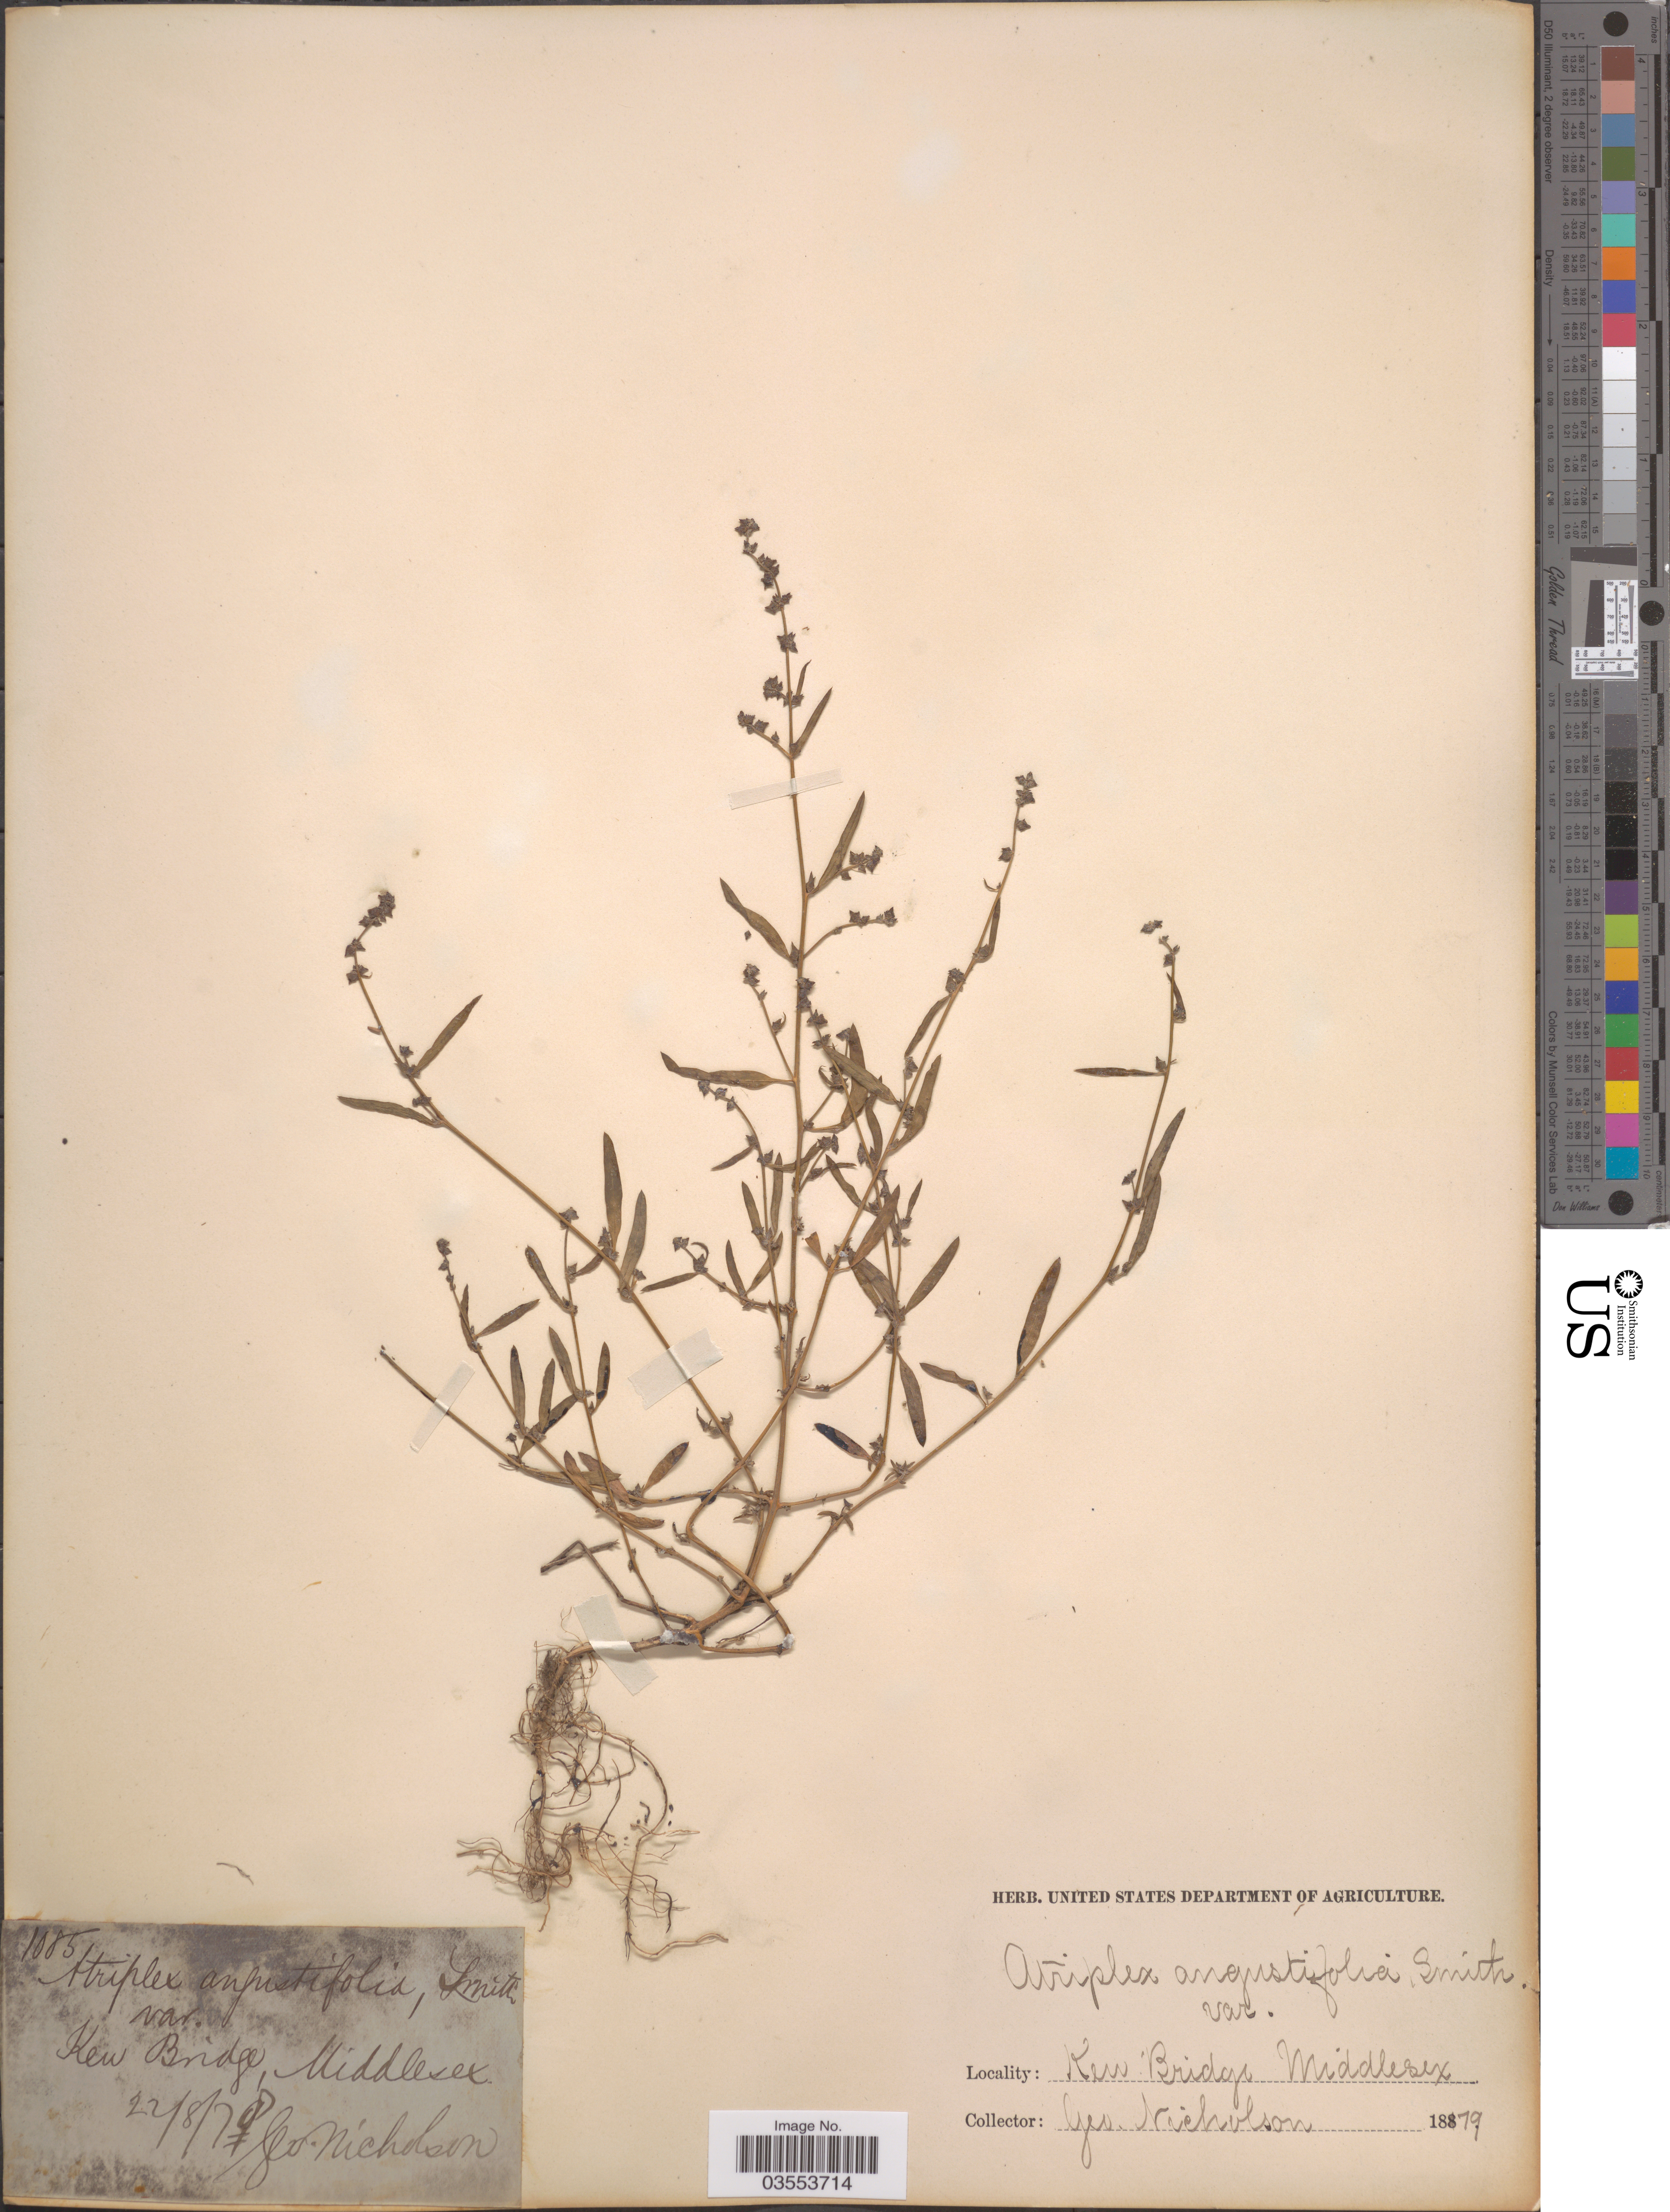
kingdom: Plantae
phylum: Tracheophyta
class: Magnoliopsida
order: Caryophyllales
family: Amaranthaceae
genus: Atriplex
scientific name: Atriplex angustifolia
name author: Sm.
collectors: G. Nicholson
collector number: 1085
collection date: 1879-08-22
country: United Kingdom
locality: Kew Bridge. Middlesex.